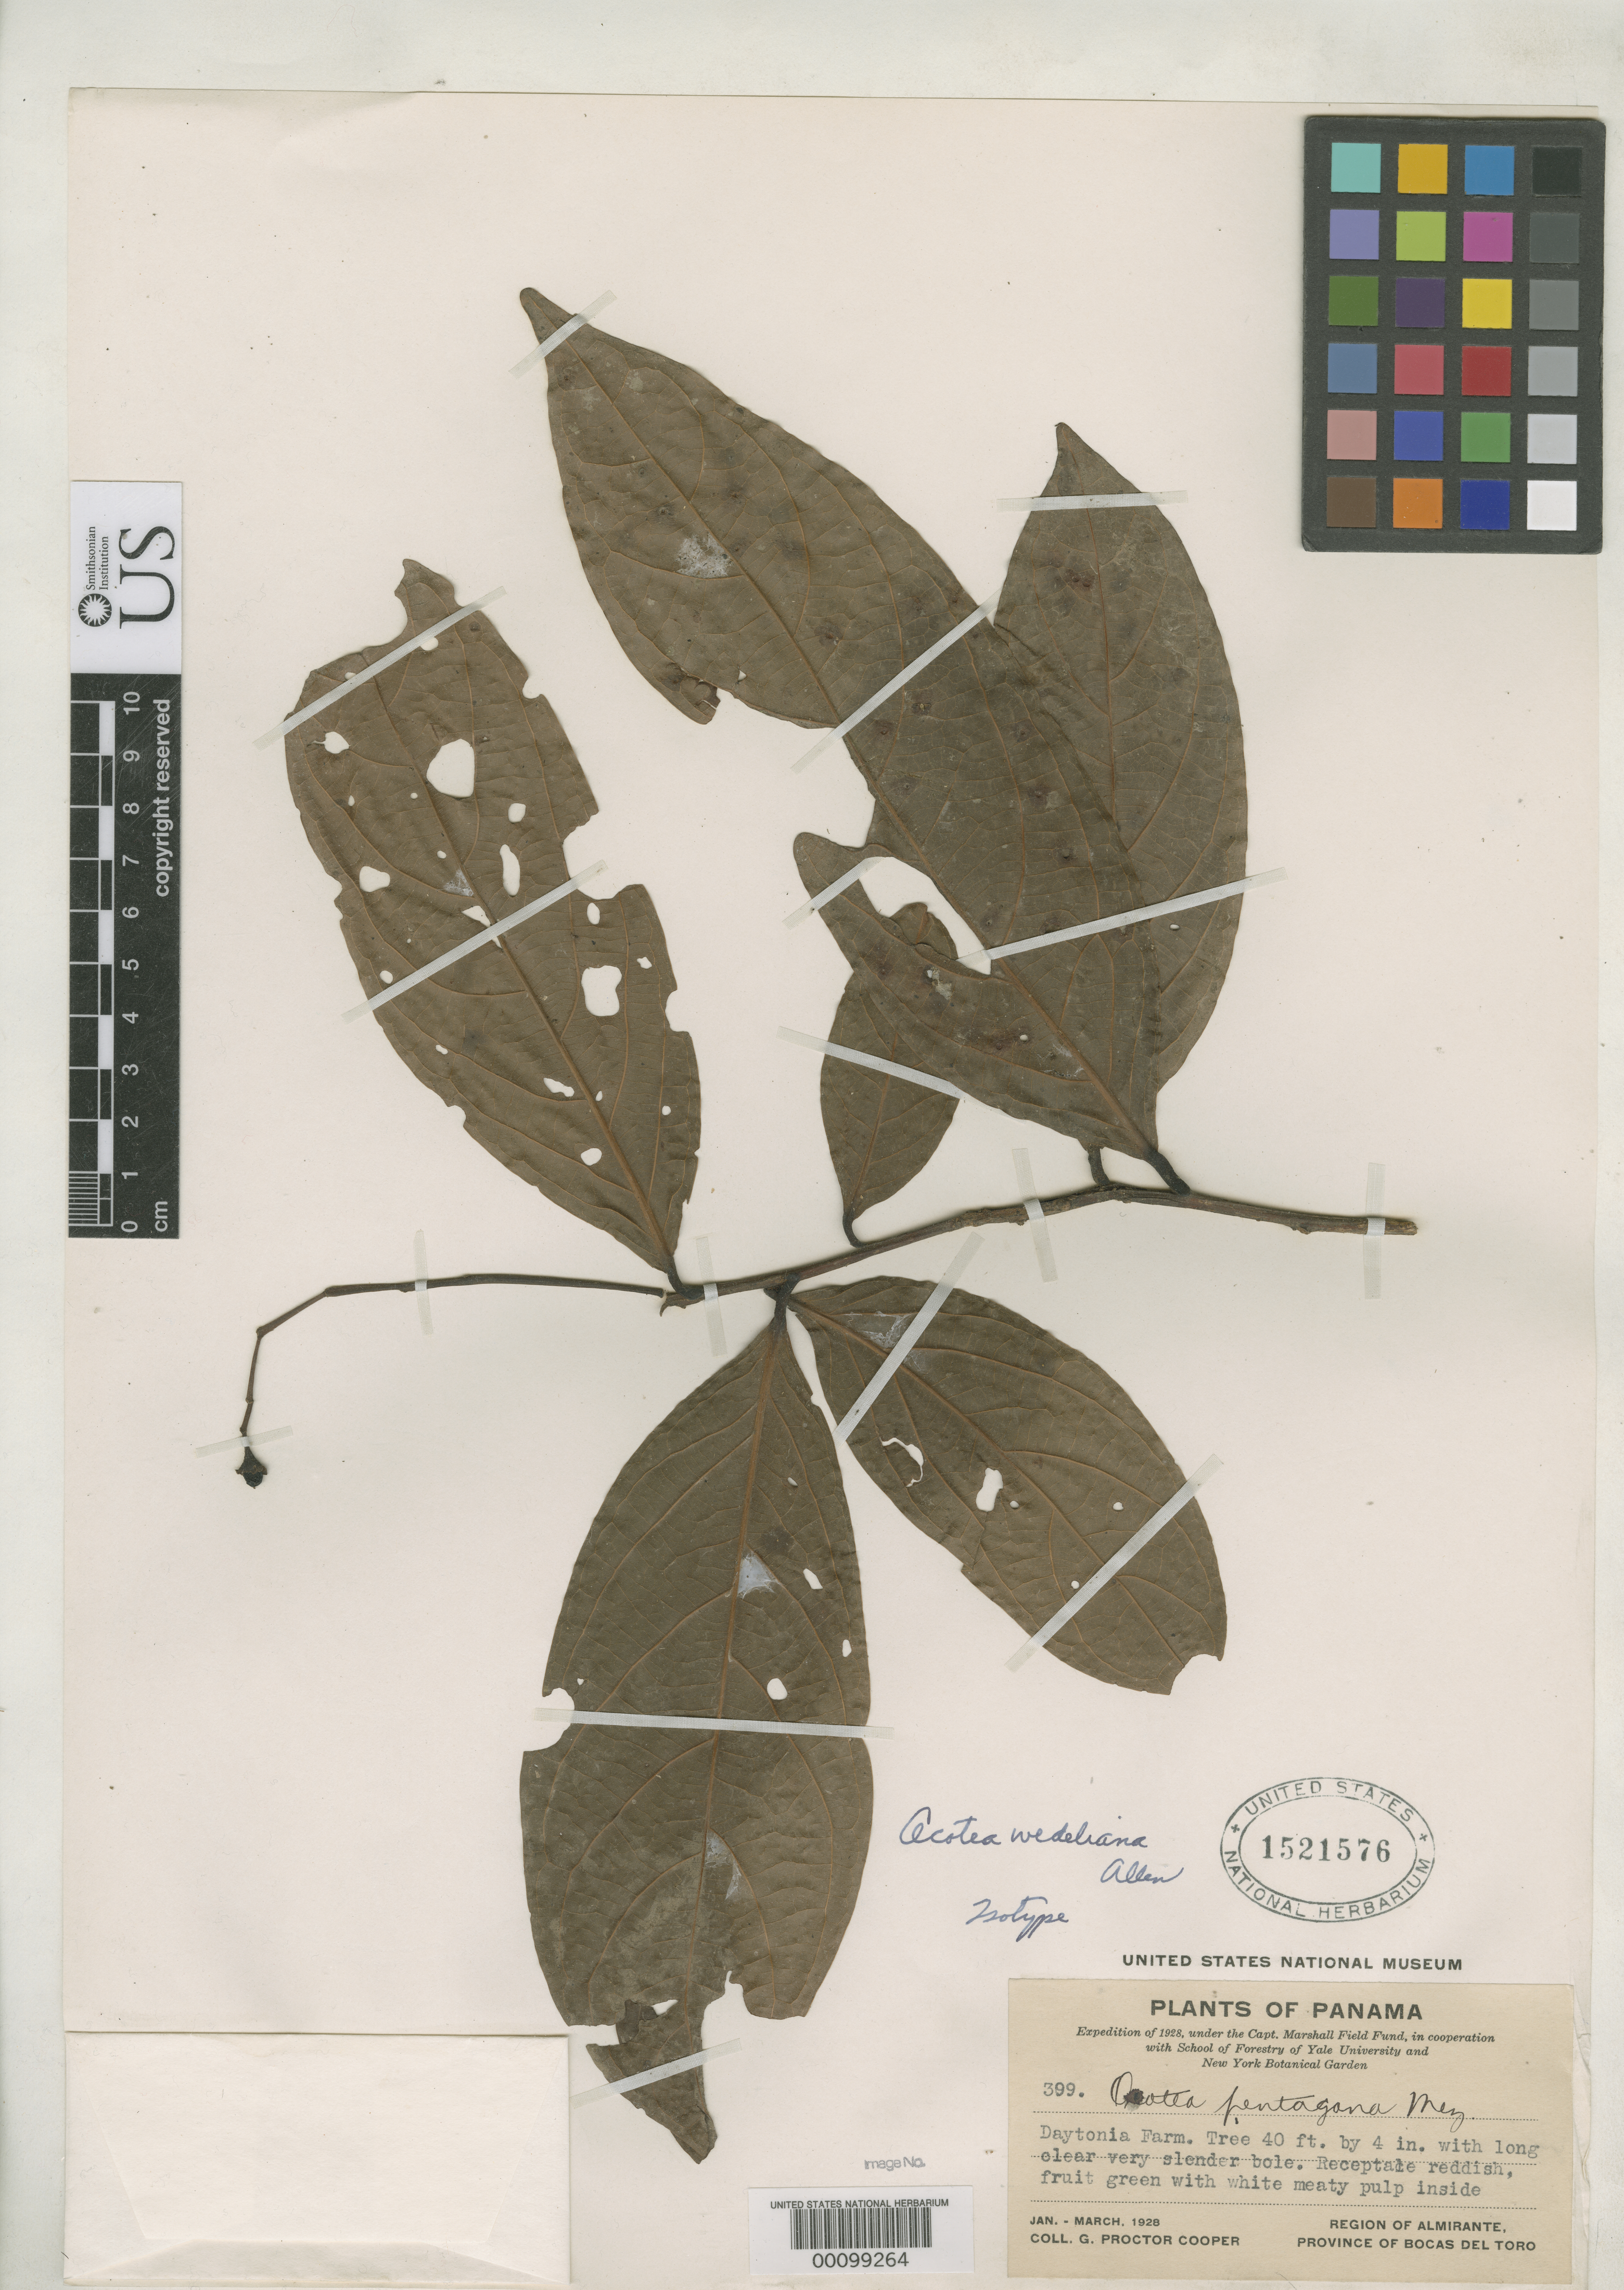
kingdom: Plantae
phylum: Tracheophyta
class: Magnoliopsida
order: Laurales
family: Lauraceae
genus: Ocotea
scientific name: Ocotea wedeliana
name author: C.K. Allen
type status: Isotype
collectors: G. Cooper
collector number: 399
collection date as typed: Jan 1928 to -- Mar 1928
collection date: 1928-01/1928-03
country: Panama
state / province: Bocas del Toro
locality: Almirante.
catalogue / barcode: US 1521576